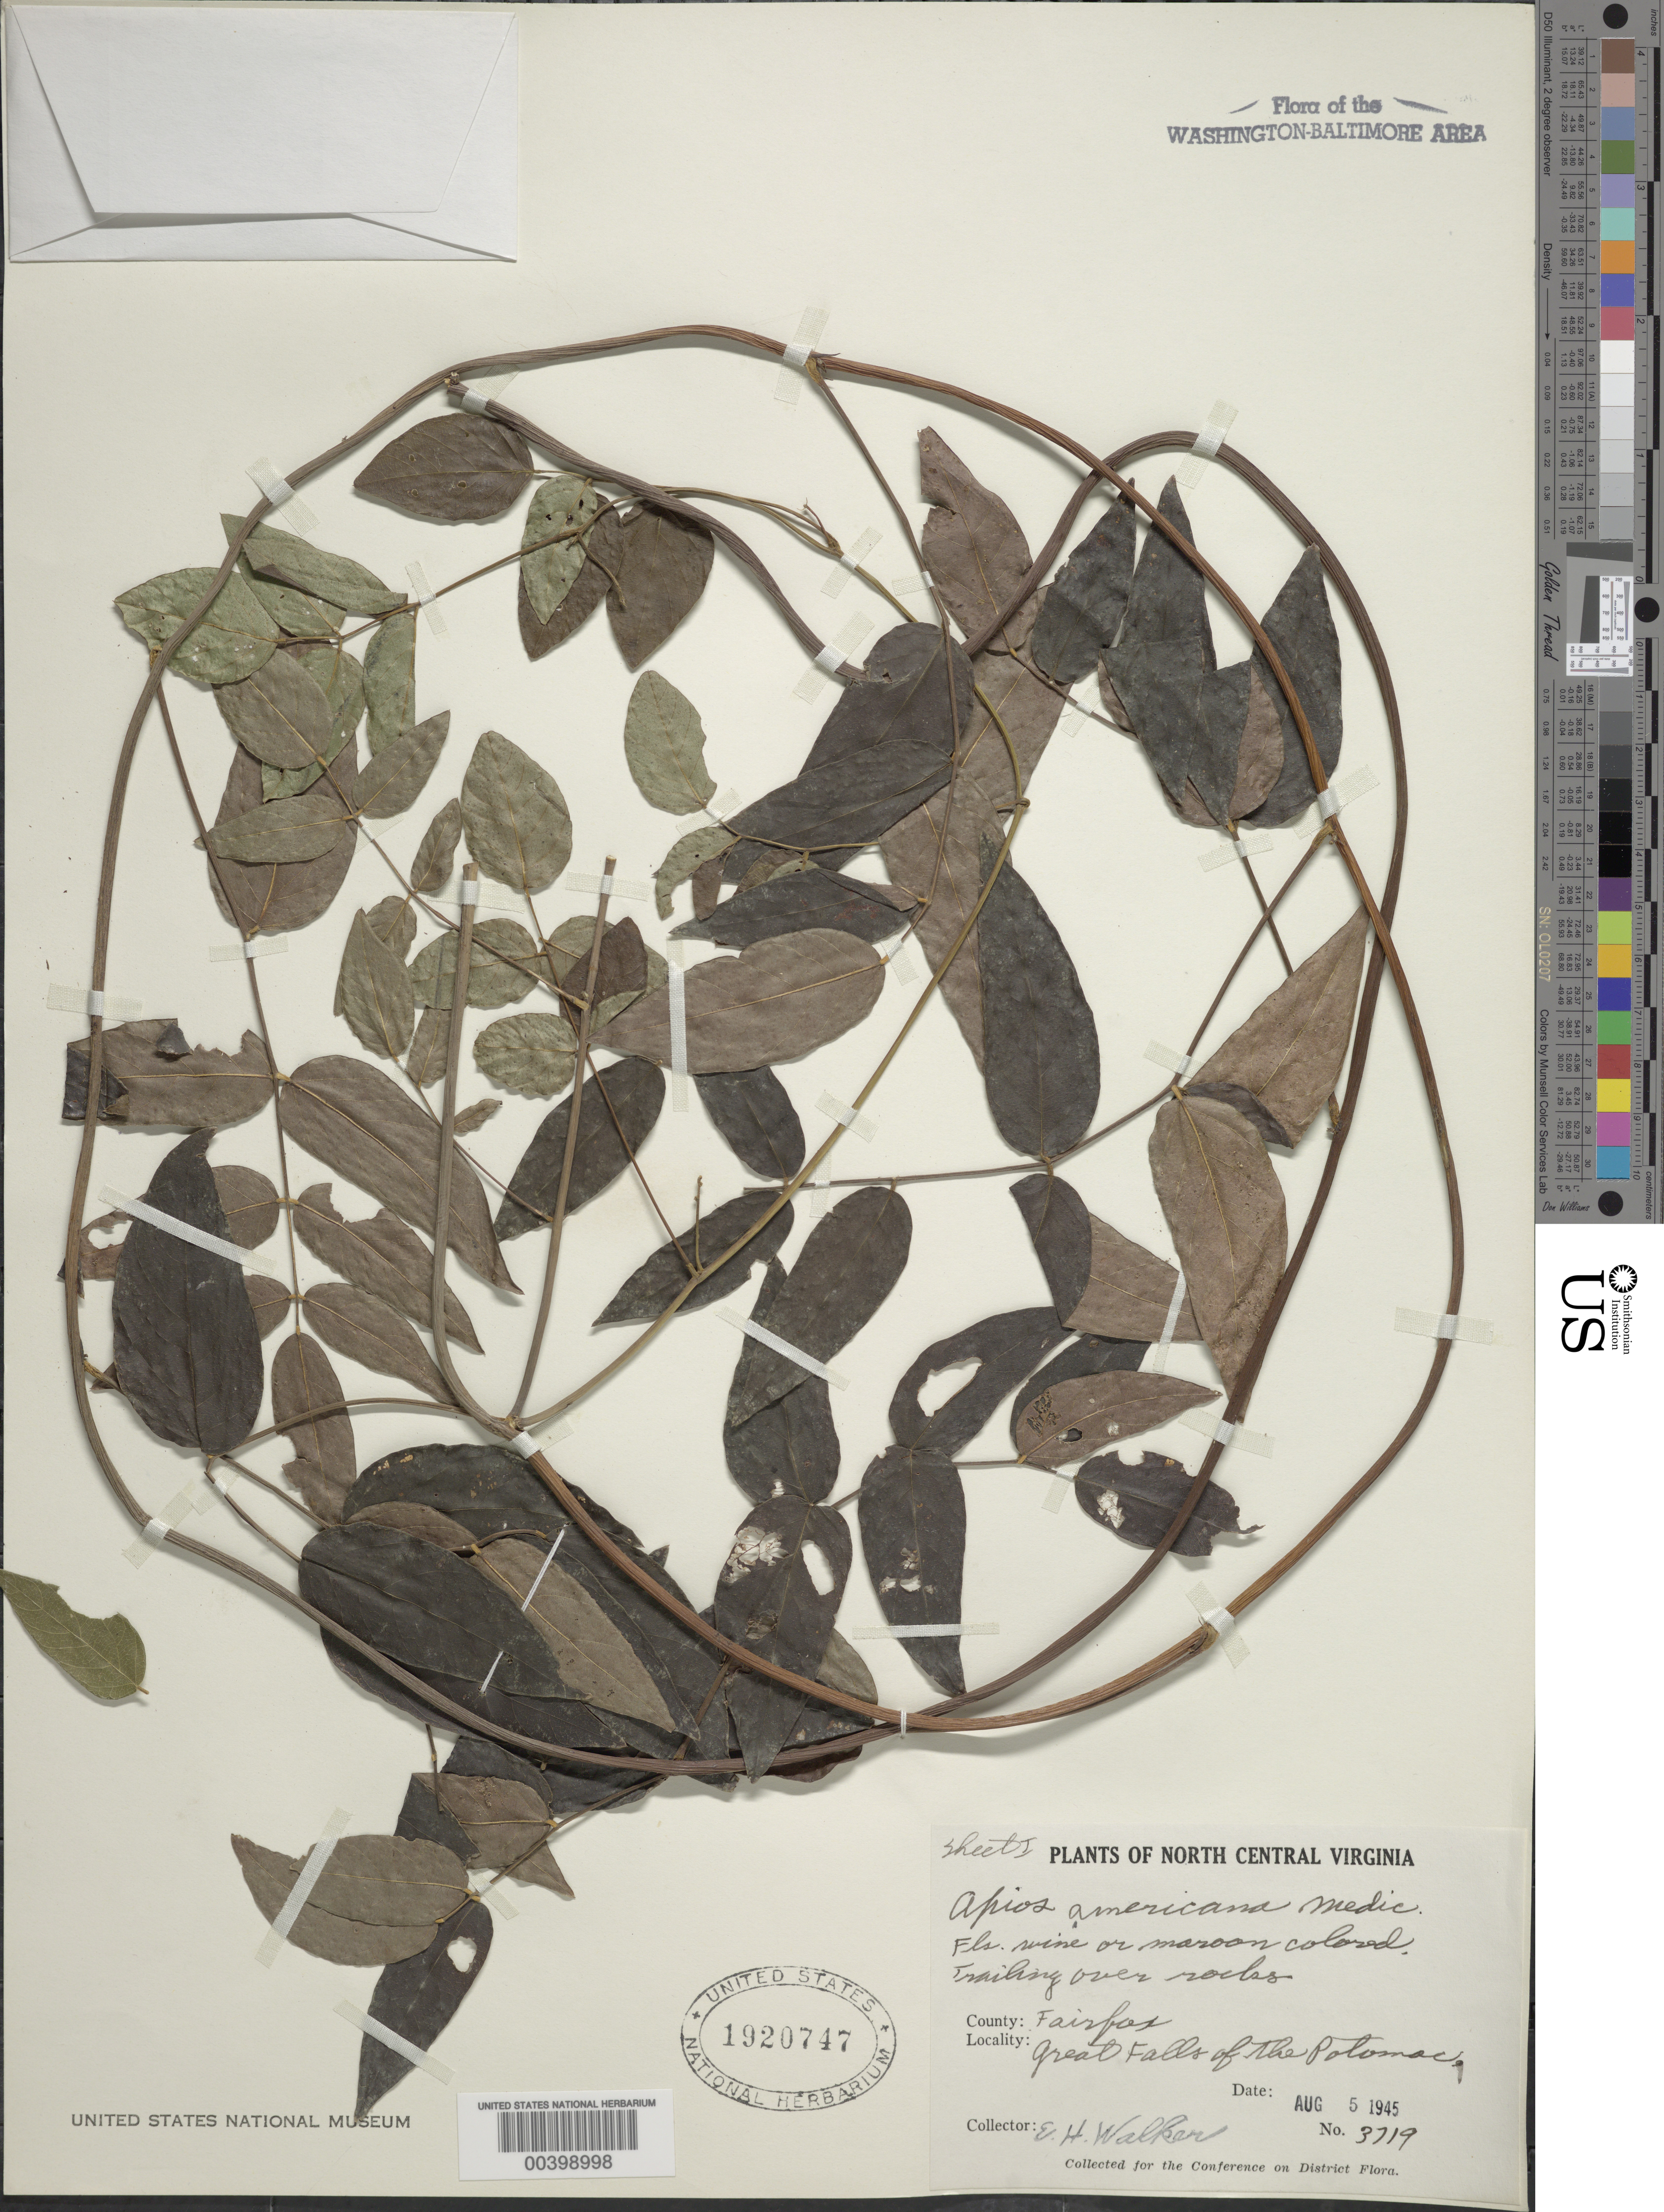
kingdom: Plantae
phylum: Tracheophyta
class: Magnoliopsida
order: Fabales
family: Fabaceae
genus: Apios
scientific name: Apios americana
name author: Medik.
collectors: E. H. Walker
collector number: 3719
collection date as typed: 05 Aug 1945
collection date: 1945-08-05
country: United States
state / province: Virginia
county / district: Fairfax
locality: Great Falls C. and O. Canal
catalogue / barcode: US 1920747